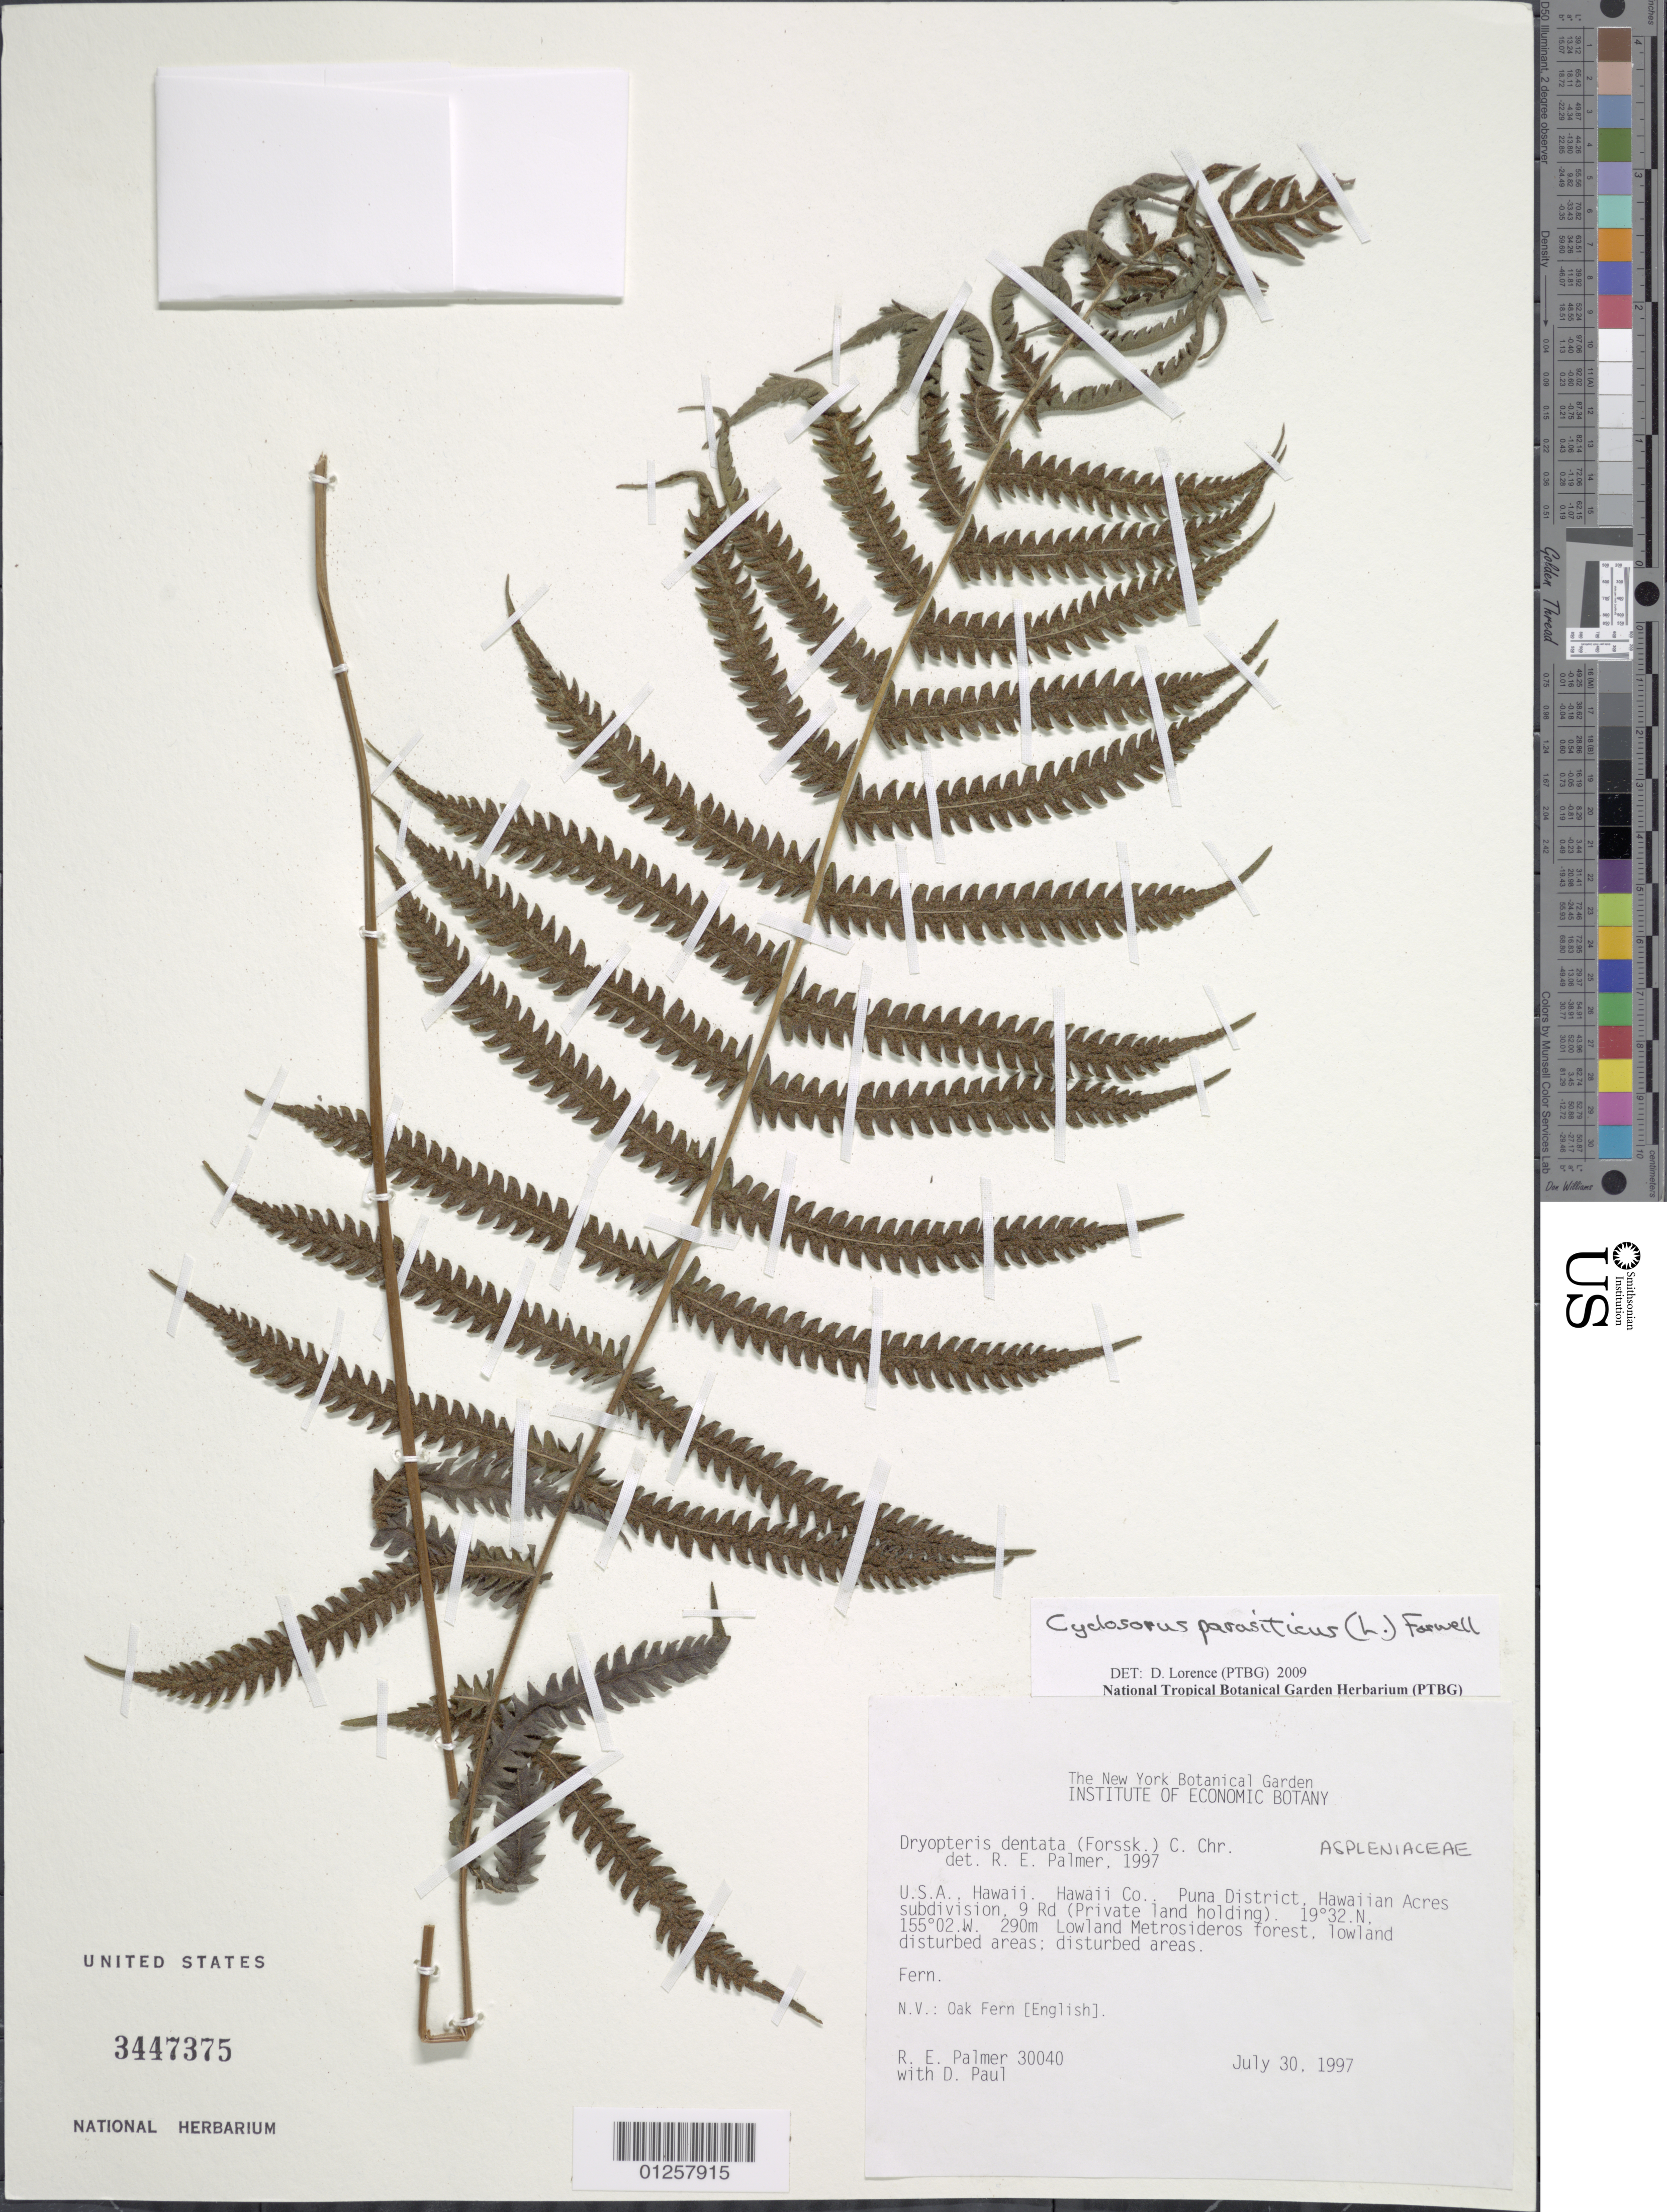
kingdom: Plantae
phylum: Tracheophyta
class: Polypodiopsida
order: Polypodiales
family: Thelypteridaceae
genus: Christella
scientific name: Christella parasitica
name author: (L.) H. Lév.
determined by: Wagner, W. L., (BOT), Smithsonian Institution - National Museum of Natural History (UNITED STATES)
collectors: R. Palmer & D. Paul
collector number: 30040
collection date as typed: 30 Jul 1997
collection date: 1997-07-30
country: United States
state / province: Hawaii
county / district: Hawaii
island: Hawaii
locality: Puna district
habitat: Lowland forest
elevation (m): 290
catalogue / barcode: US 3447375